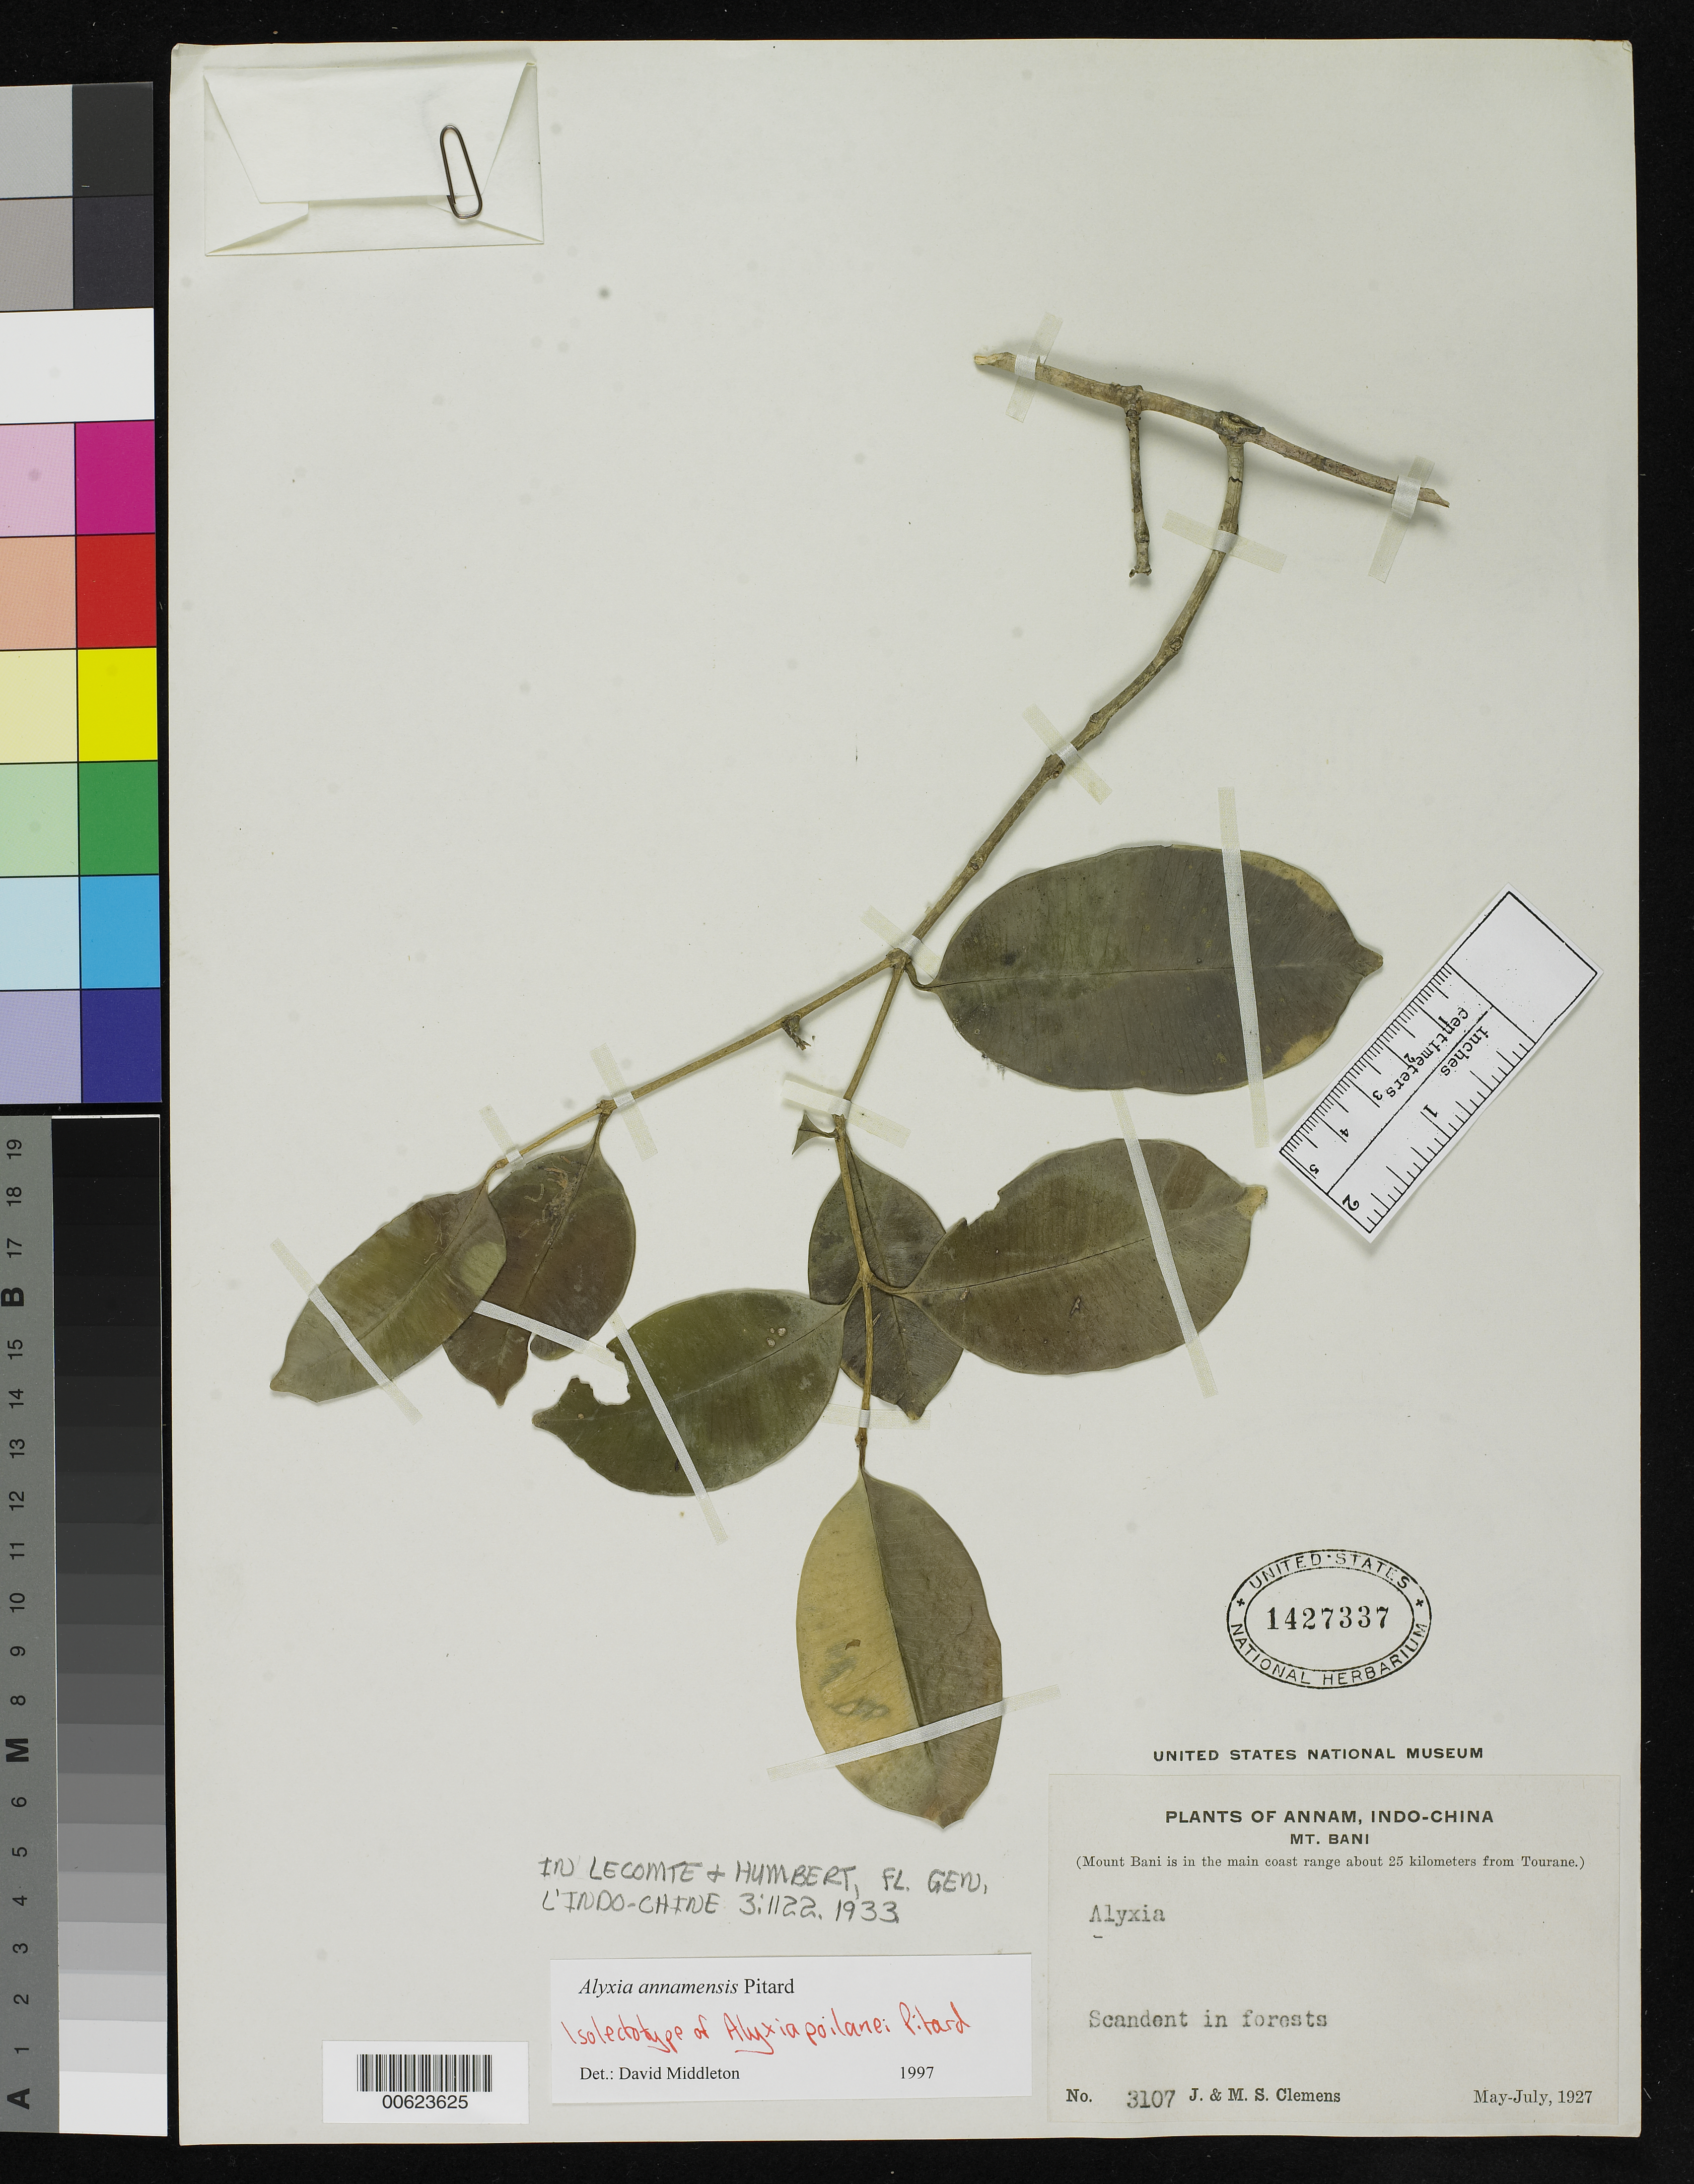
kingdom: Plantae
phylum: Tracheophyta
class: Magnoliopsida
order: Gentianales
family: Apocynaceae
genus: Alyxia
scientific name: Alyxia poilanei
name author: Pit. in & Humbert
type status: Isosyntype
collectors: J. Clemens & M. S. Clemens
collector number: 3107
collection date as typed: May 1927 to -- Jul 1927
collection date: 1927-05/1927-07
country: Vietnam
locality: Mt. Bani, main coast Range ca. 25 km from Tourane.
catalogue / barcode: US 1427337